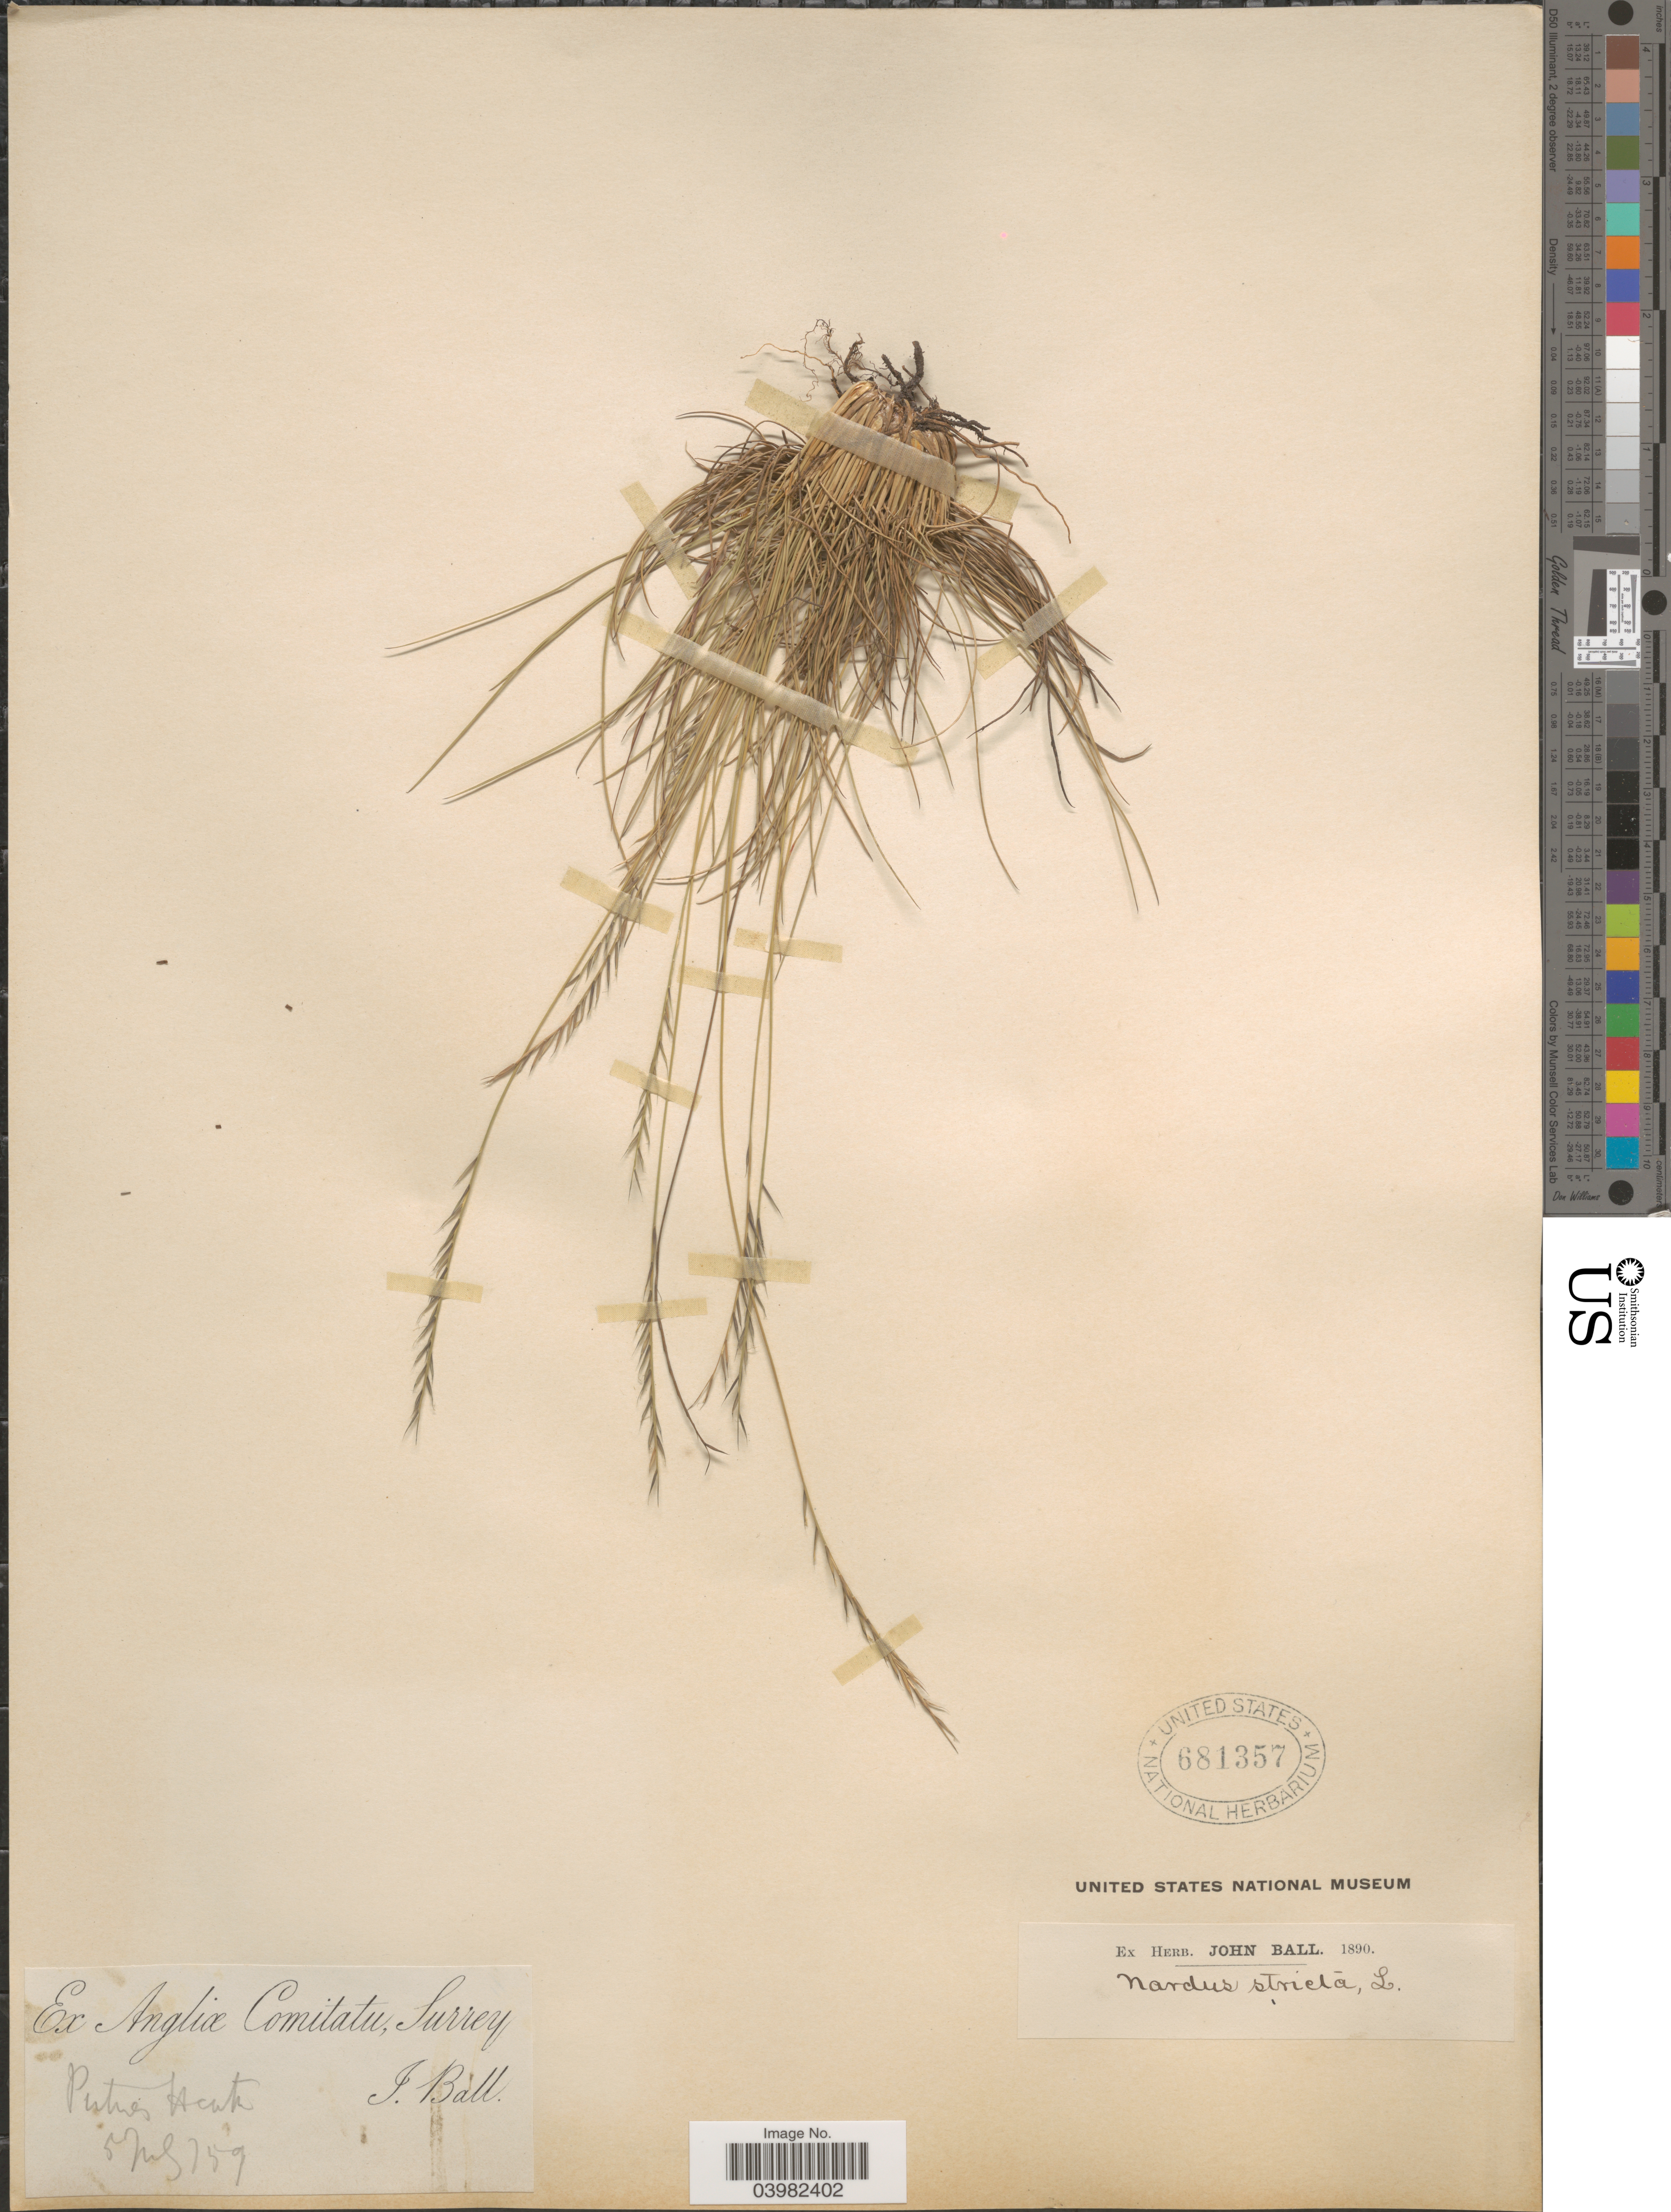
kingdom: Plantae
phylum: Tracheophyta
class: Liliopsida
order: Poales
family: Poaceae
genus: Nardus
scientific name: Nardus stricta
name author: L.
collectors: J. Ball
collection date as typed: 5 Jul 159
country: United Kingdom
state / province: England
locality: Angliæ Comitatu, Surrey. Putney Heath.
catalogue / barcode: US 681357